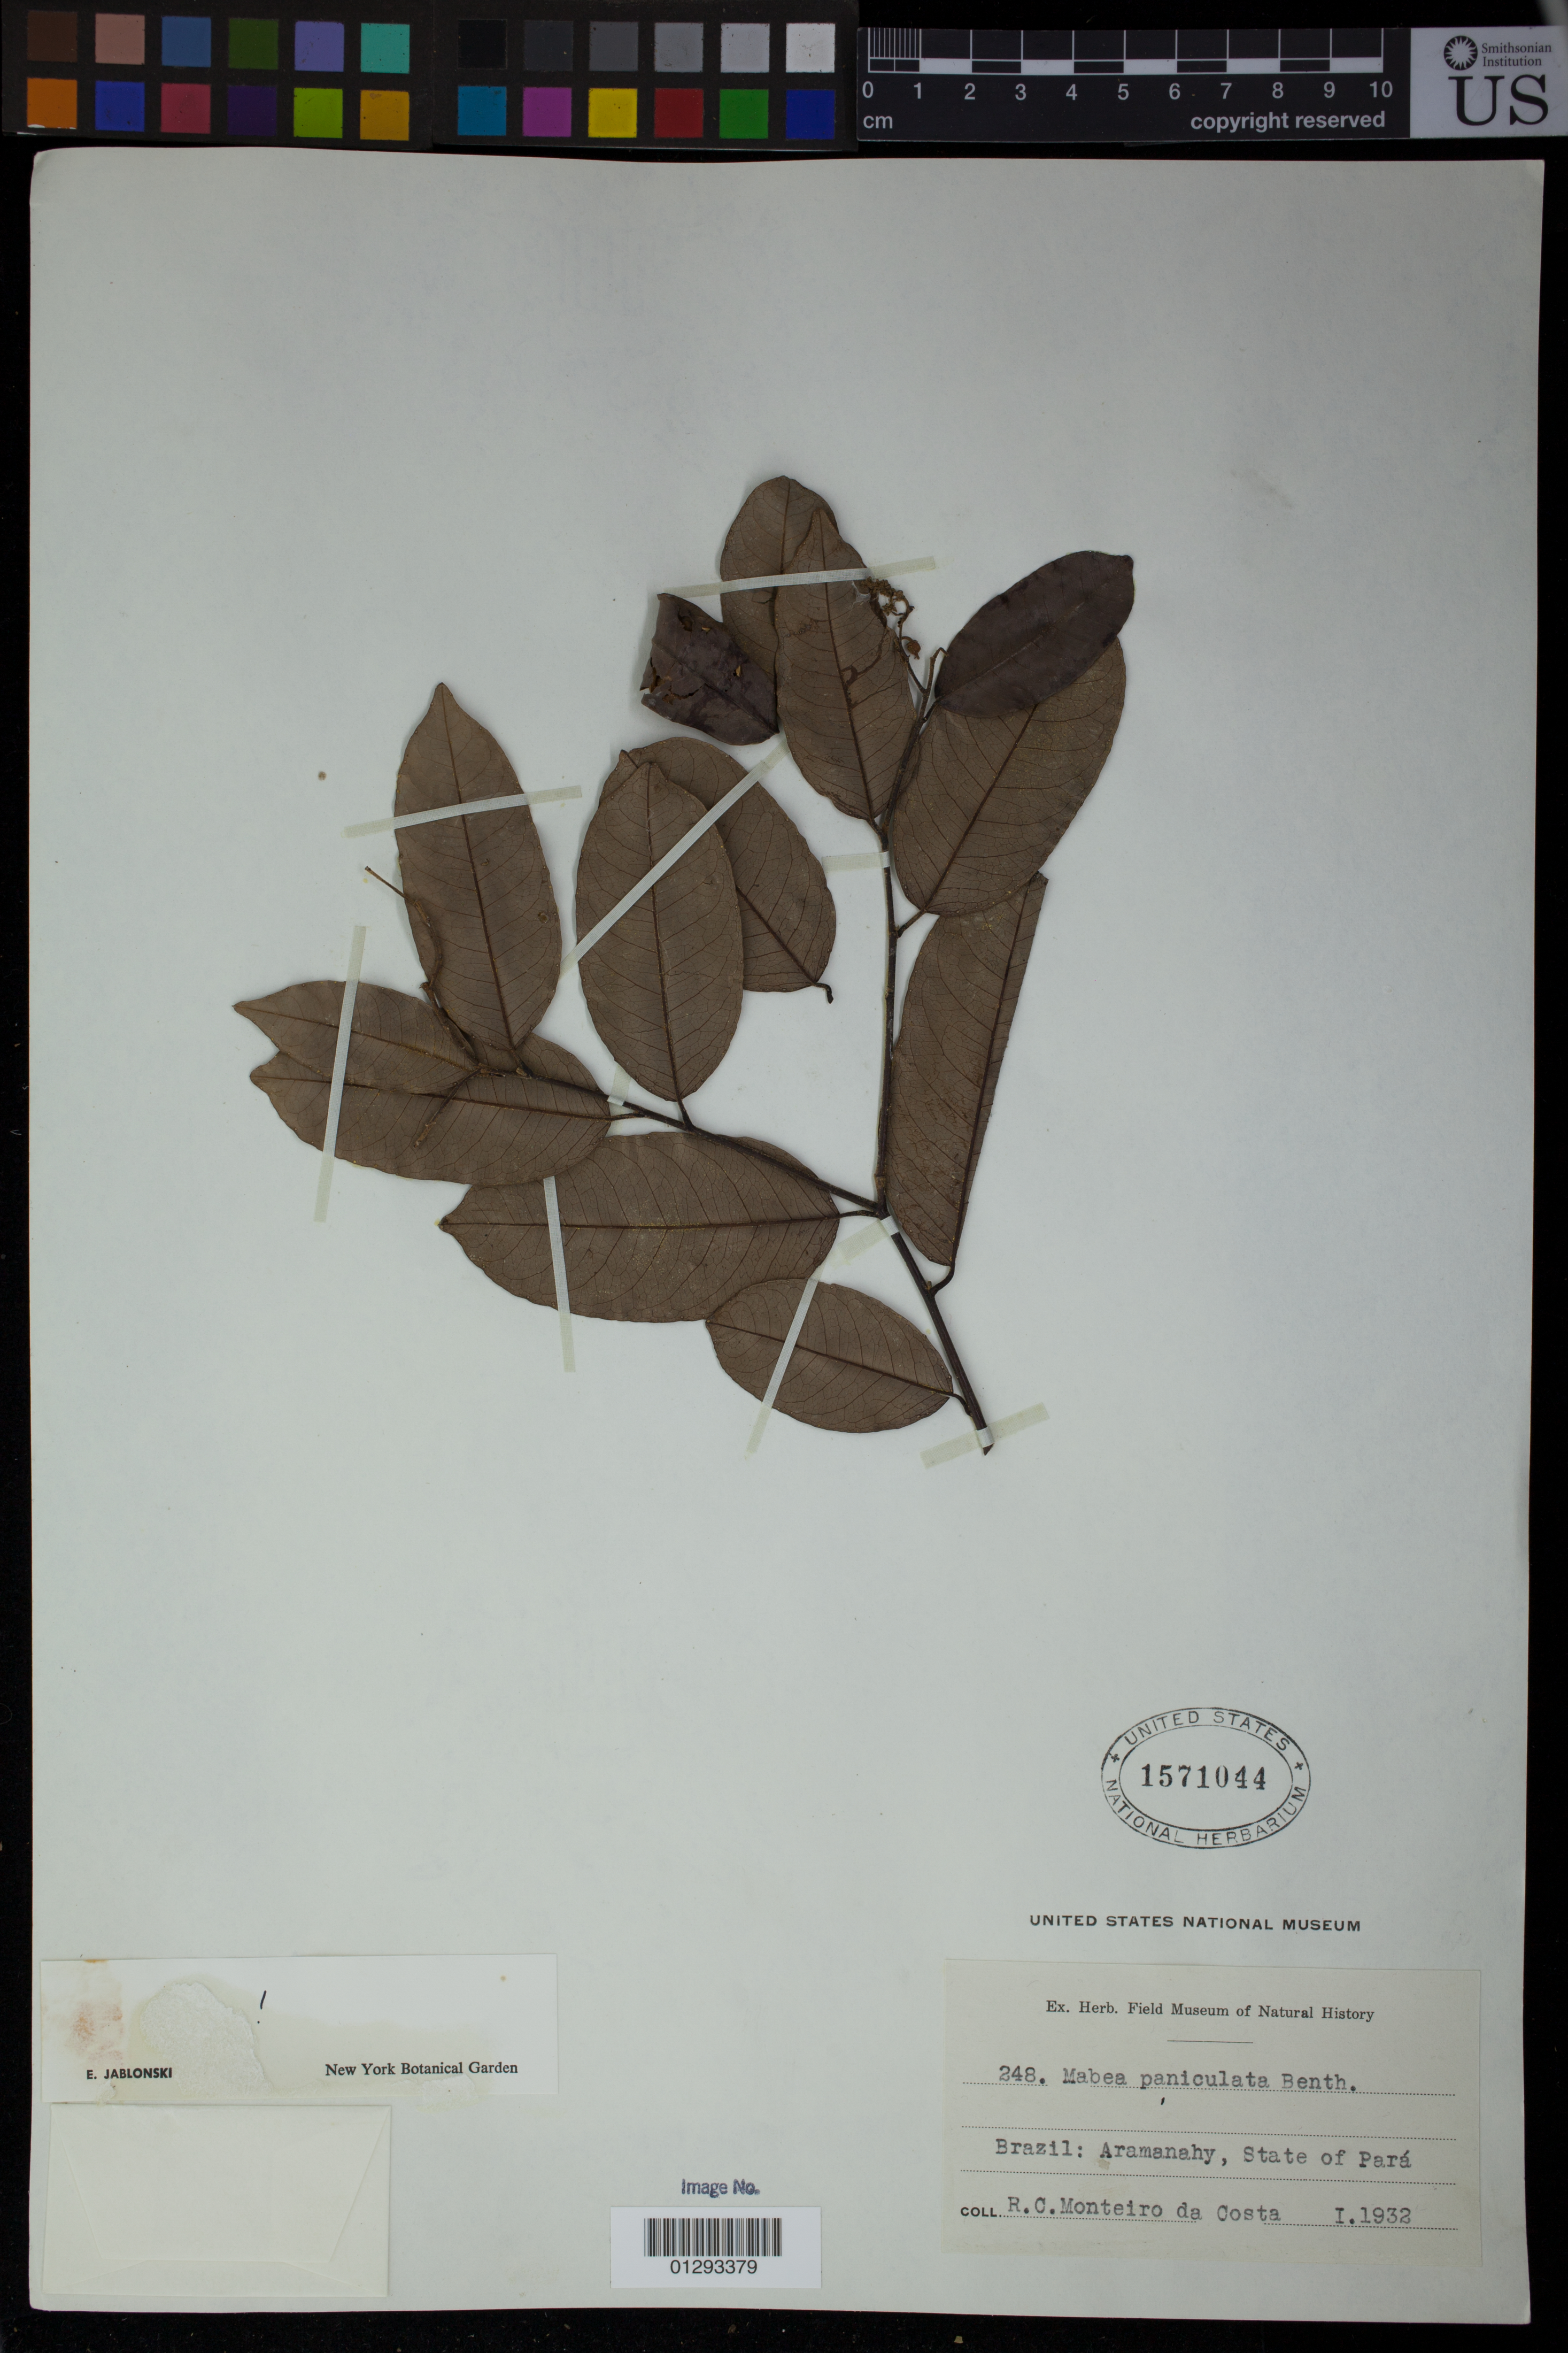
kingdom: Plantae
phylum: Tracheophyta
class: Magnoliopsida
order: Malpighiales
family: Euphorbiaceae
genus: Mabea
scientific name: Mabea paniculata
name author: Spruce ex Benth.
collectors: R. Monteiro da Costa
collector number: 248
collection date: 1932-01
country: Brazil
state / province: Pará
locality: Aramanahy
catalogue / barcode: US 1571044